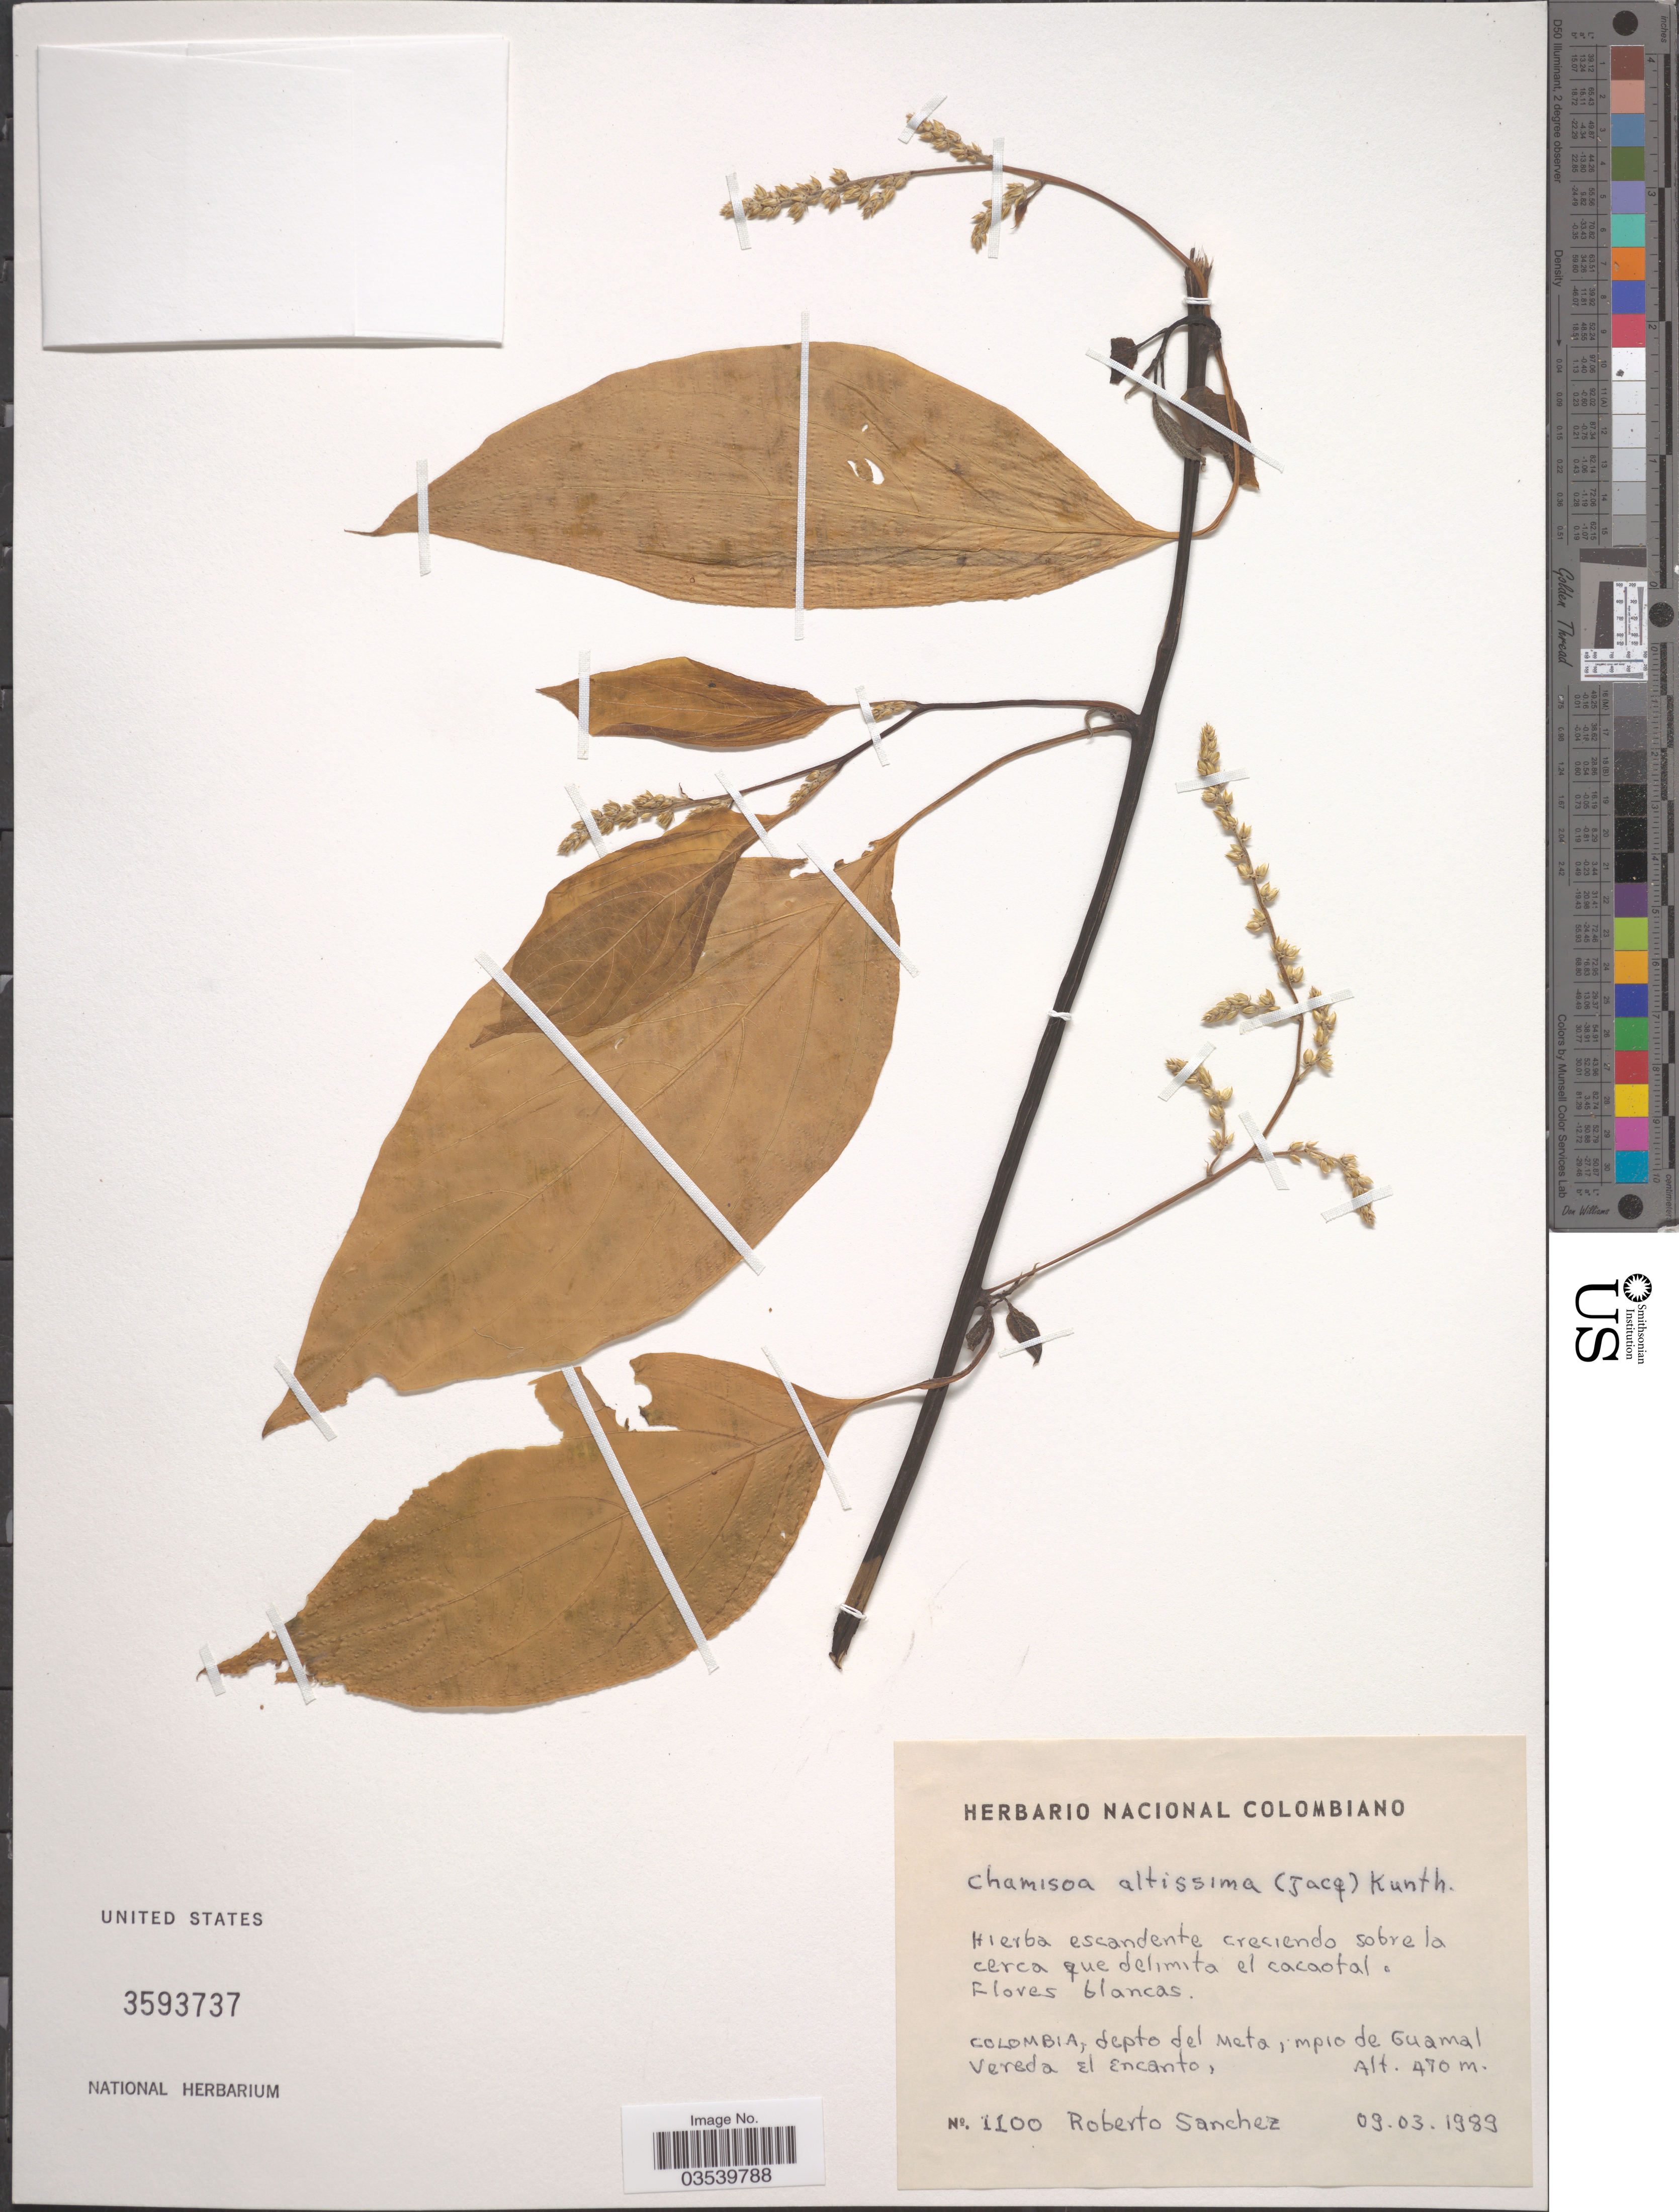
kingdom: Plantae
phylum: Tracheophyta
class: Magnoliopsida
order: Caryophyllales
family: Amaranthaceae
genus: Chamissoa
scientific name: Chamissoa altissima var. altissima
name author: (Jacq.) Kunth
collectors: R. Sanchez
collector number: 1100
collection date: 1989-03-09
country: Colombia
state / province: Meta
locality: Depto del meta, mpio de Guamal Vereda El Encanto.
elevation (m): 470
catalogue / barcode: US 3593737